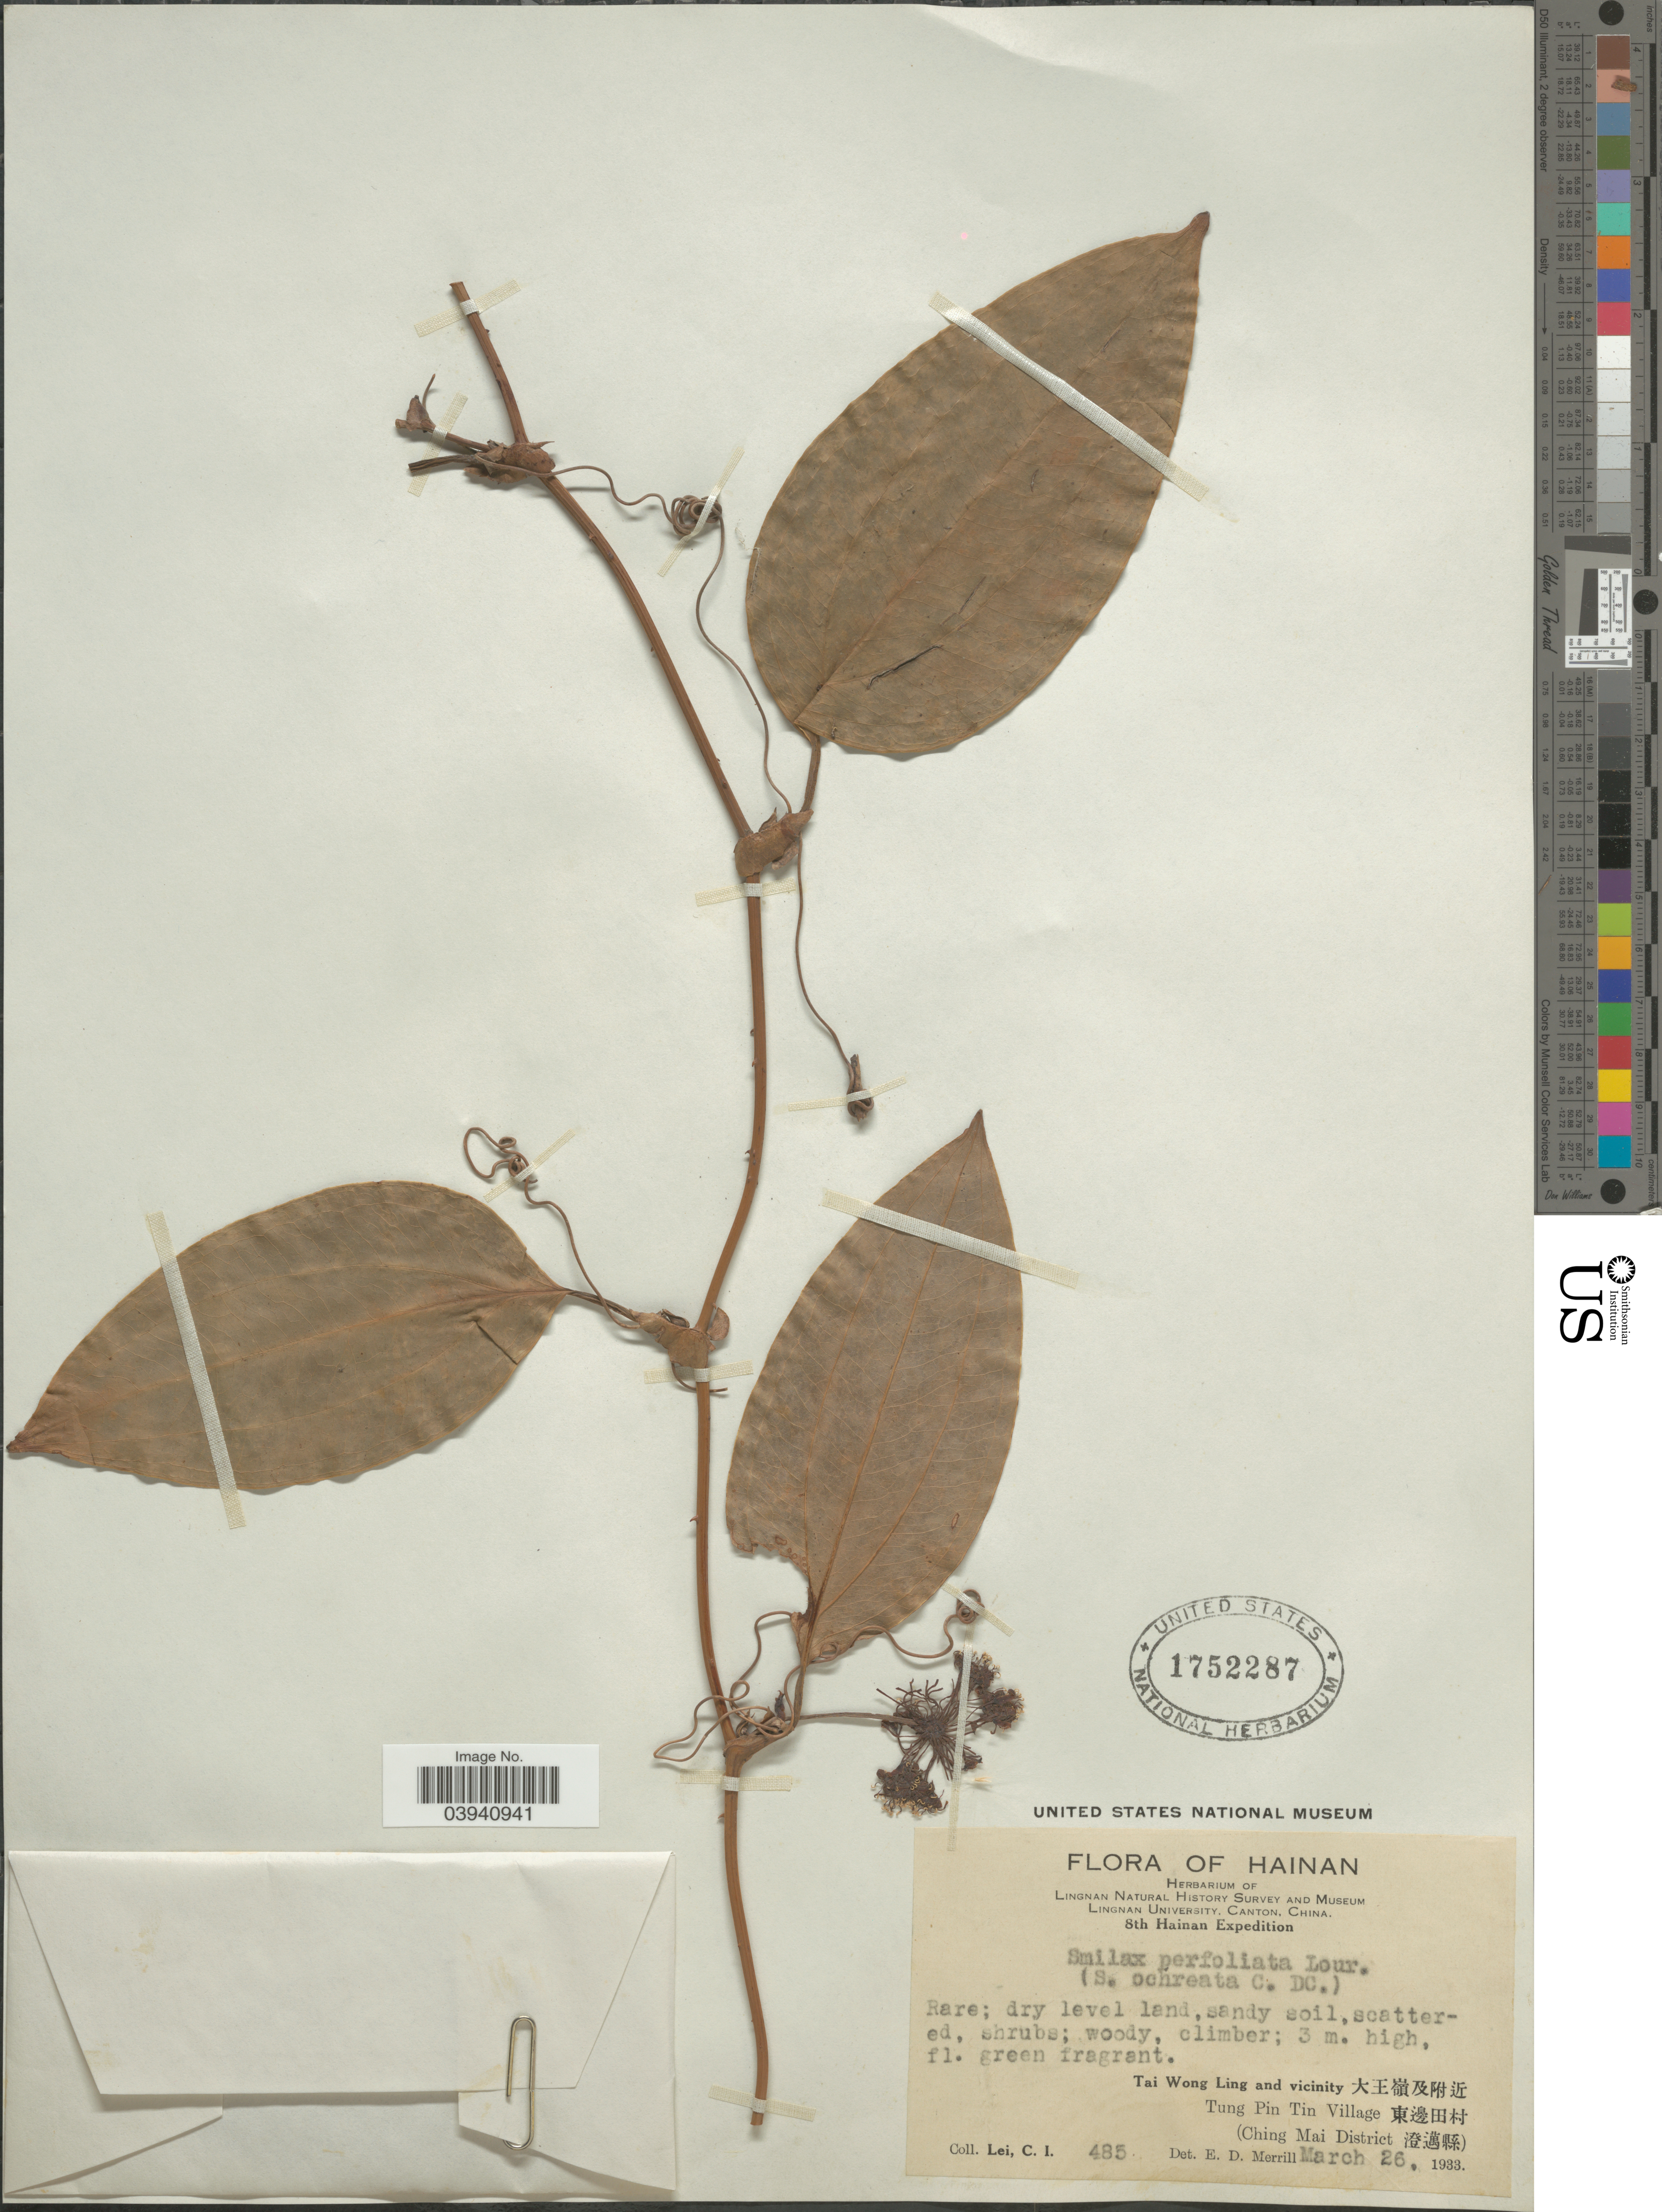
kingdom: Plantae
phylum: Tracheophyta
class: Liliopsida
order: Liliales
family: Smilacaceae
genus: Smilax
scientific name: Smilax perfoliata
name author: Lour.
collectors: C. I. Lei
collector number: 485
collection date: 1933-03-26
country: China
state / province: Hainan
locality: Tai Wong Ling and vicinity. Tung Pin Tin Village. (Ching Mai District.)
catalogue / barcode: US 1752287